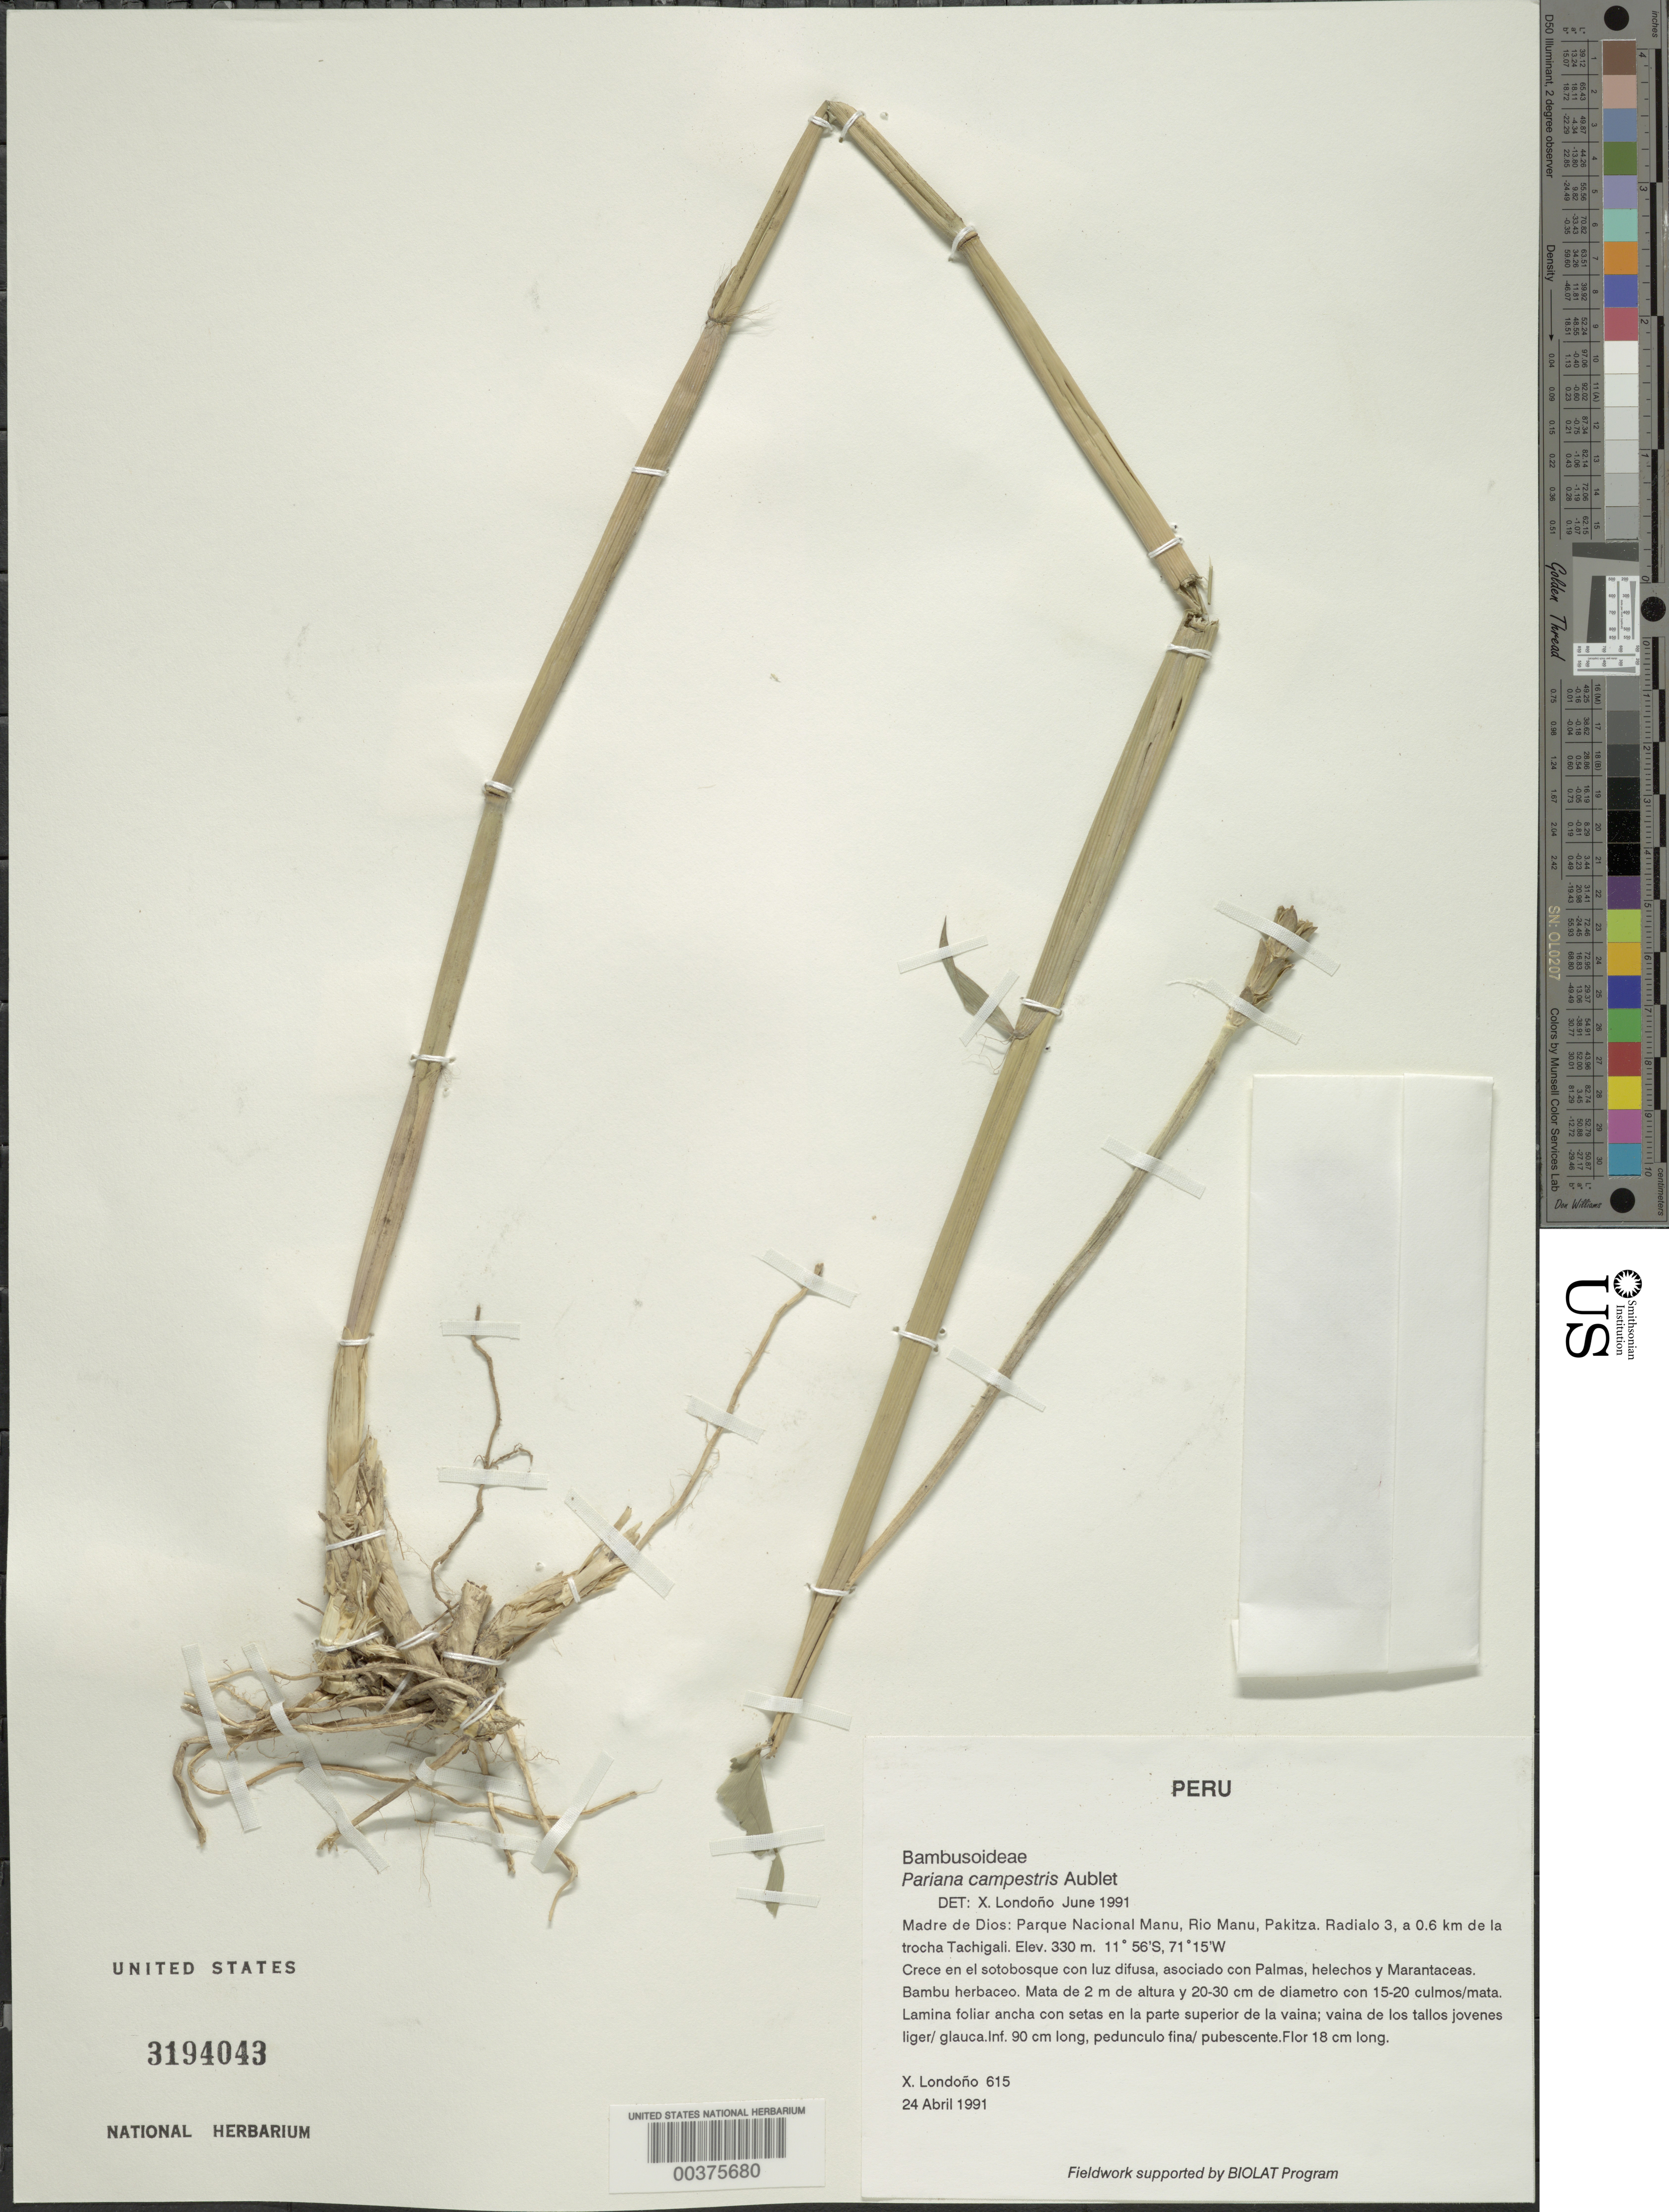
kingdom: Plantae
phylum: Tracheophyta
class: Liliopsida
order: Poales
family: Poaceae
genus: Pariana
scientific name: Pariana campestris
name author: Aubl.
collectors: X. Londoño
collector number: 615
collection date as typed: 24 Apr 1991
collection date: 1991-04-24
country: Peru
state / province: Madre de Dios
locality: Parque nacional manu, rio manu, pakitza; radialo 3, a 0.6 km de la trocha tachigali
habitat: El sotobosque con luz diffusa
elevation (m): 330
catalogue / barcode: US 3194043